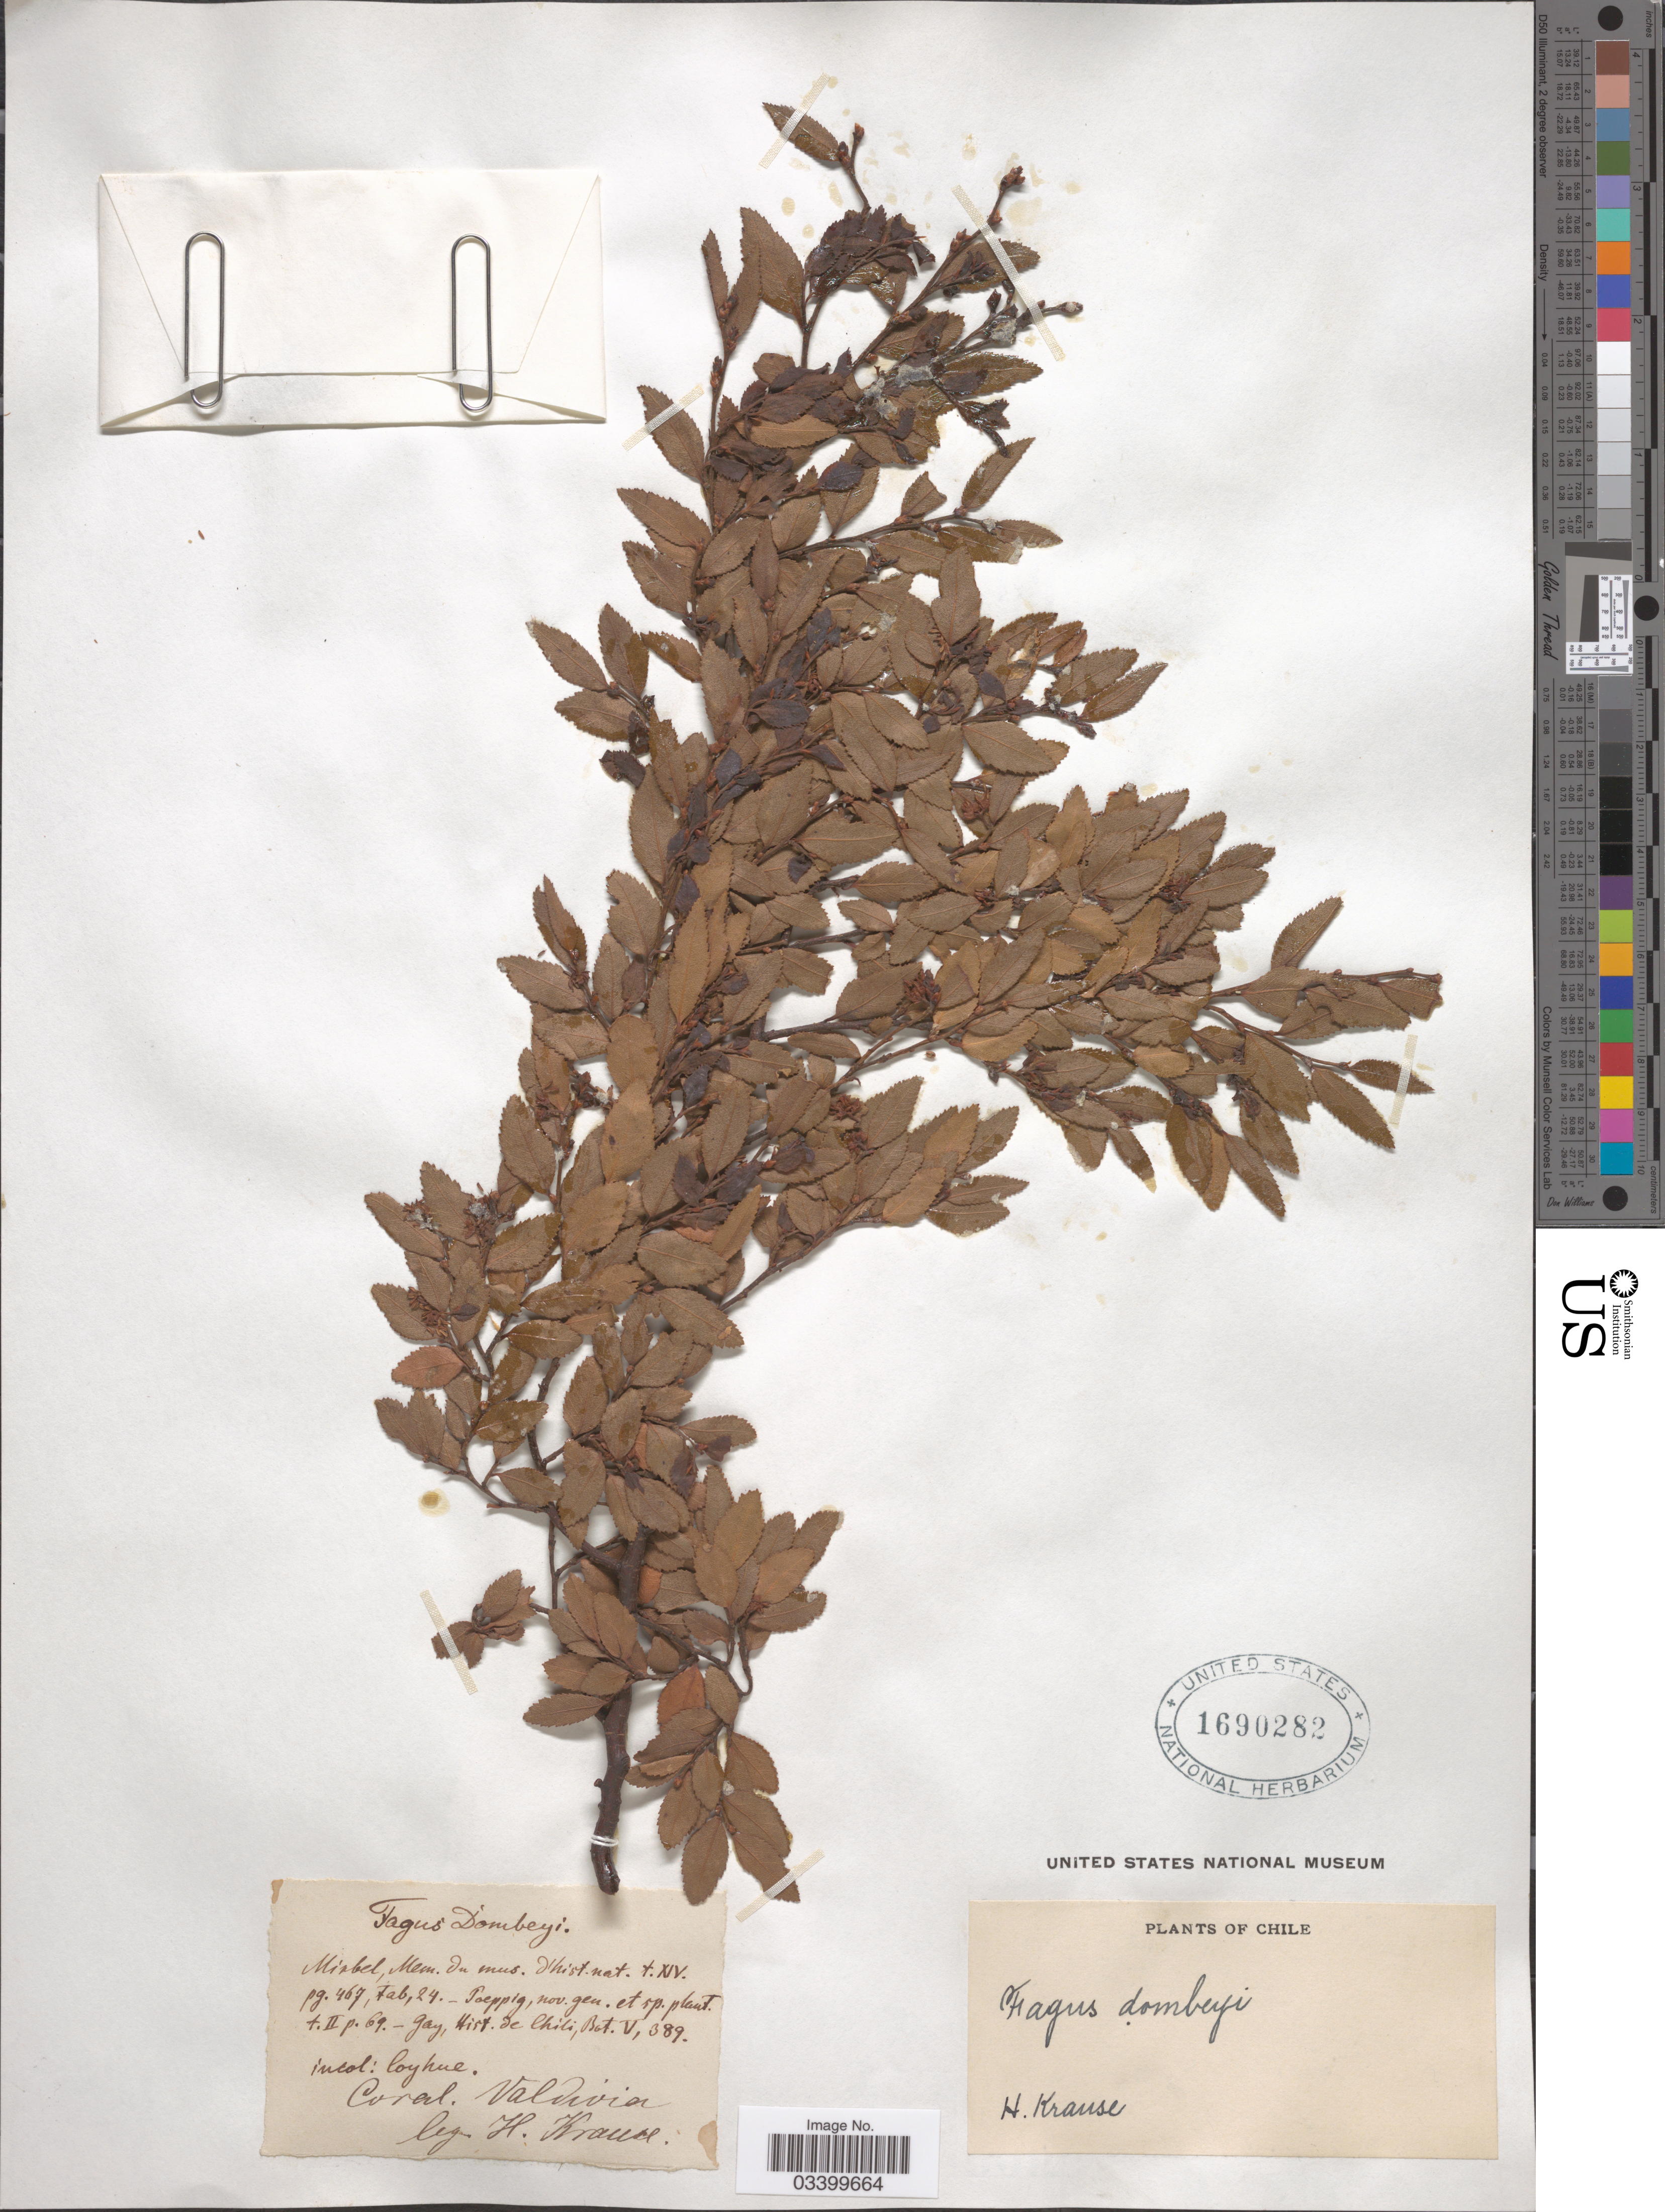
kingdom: Plantae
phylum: Tracheophyta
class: Magnoliopsida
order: Fagales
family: Nothofagaceae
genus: Nothofagus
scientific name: Nothofagus dombeyi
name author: (Mirb.) Oerst.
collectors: H. Krause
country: Chile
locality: Coral. Valdivia.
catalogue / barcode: US 1690282